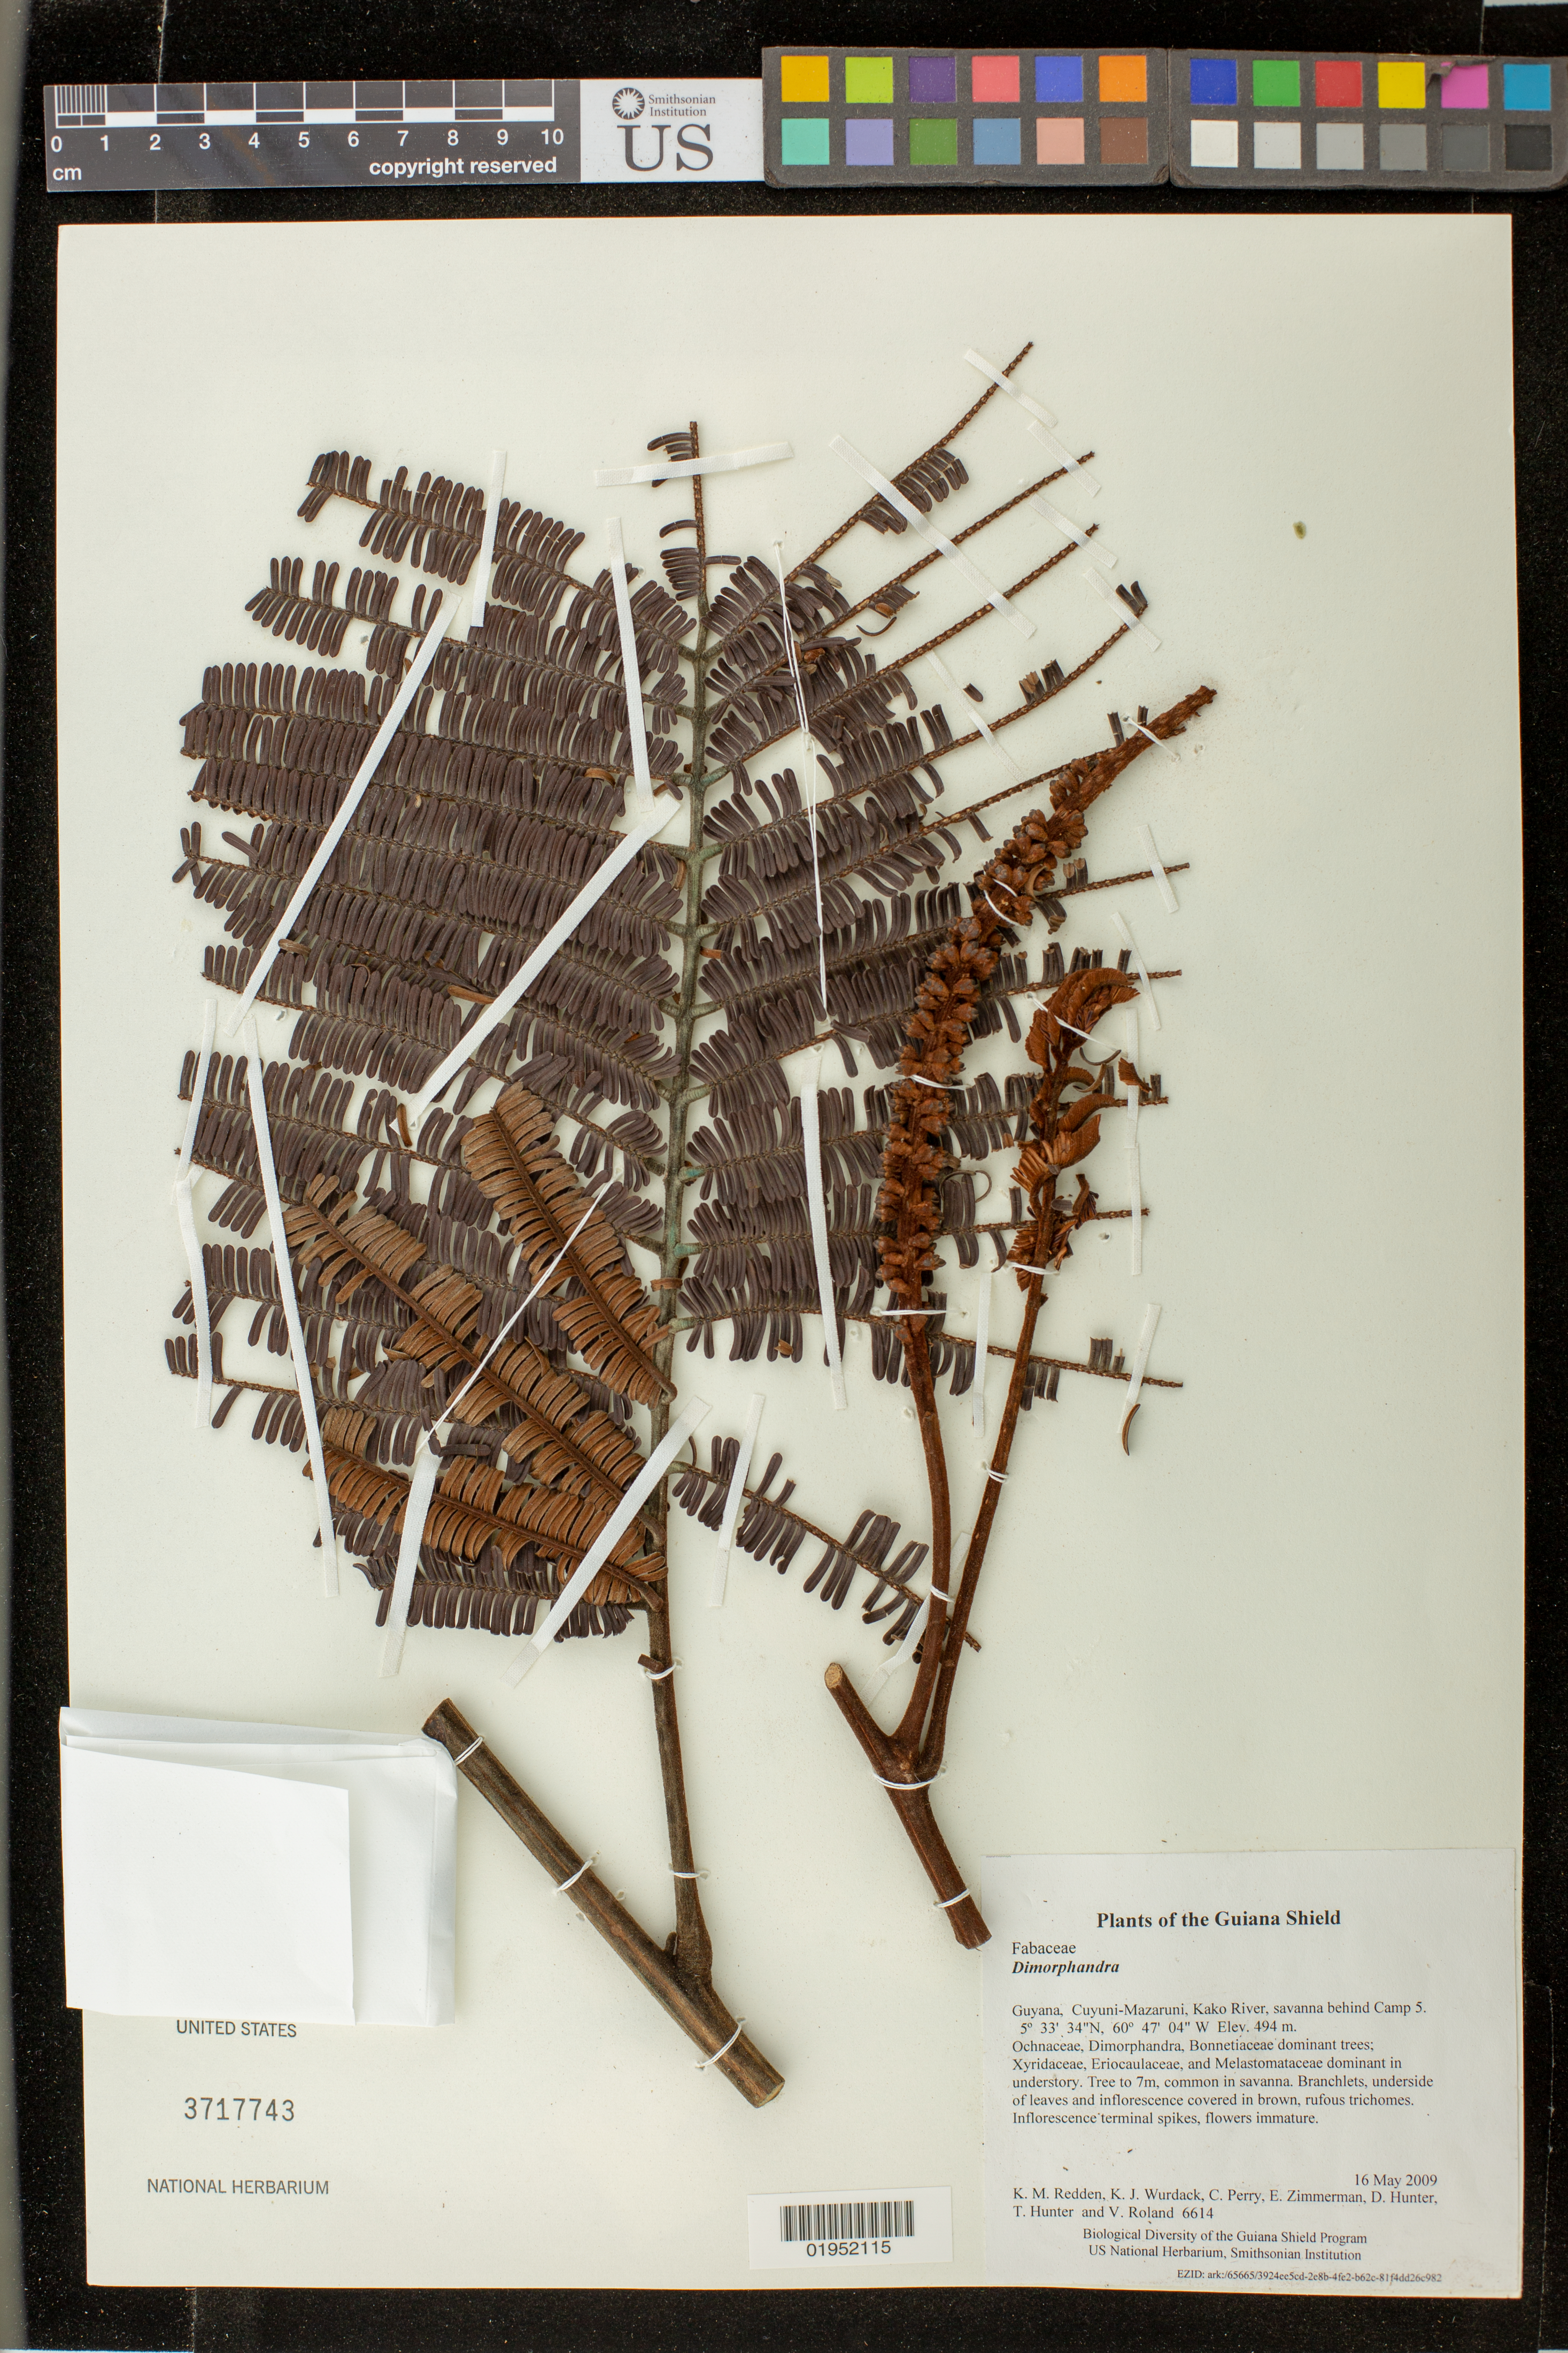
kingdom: Plantae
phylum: Tracheophyta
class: Magnoliopsida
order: Fabales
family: Fabaceae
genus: Dimorphandra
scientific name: Dimorphandra cuprea subsp. cuprea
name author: Sprague & Sandwith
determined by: Silva, G. S.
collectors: K. M. Redden, K. Wurdack, C. Perry, E. Zimmerman, D. Hunter, T. Hunter & V. Roland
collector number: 6614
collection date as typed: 16 May 2009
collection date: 2009-05-16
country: Guyana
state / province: Cuyuni-Mazaruni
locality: Kako River, savanna behind Camp 5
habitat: Ochnaceae, Dimorphandra, Bonnetiaceae dominant trees; Xyridaceae, Eriocaulaceae, and Melastomataceae dominant in understory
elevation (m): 494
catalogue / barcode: US 3717743